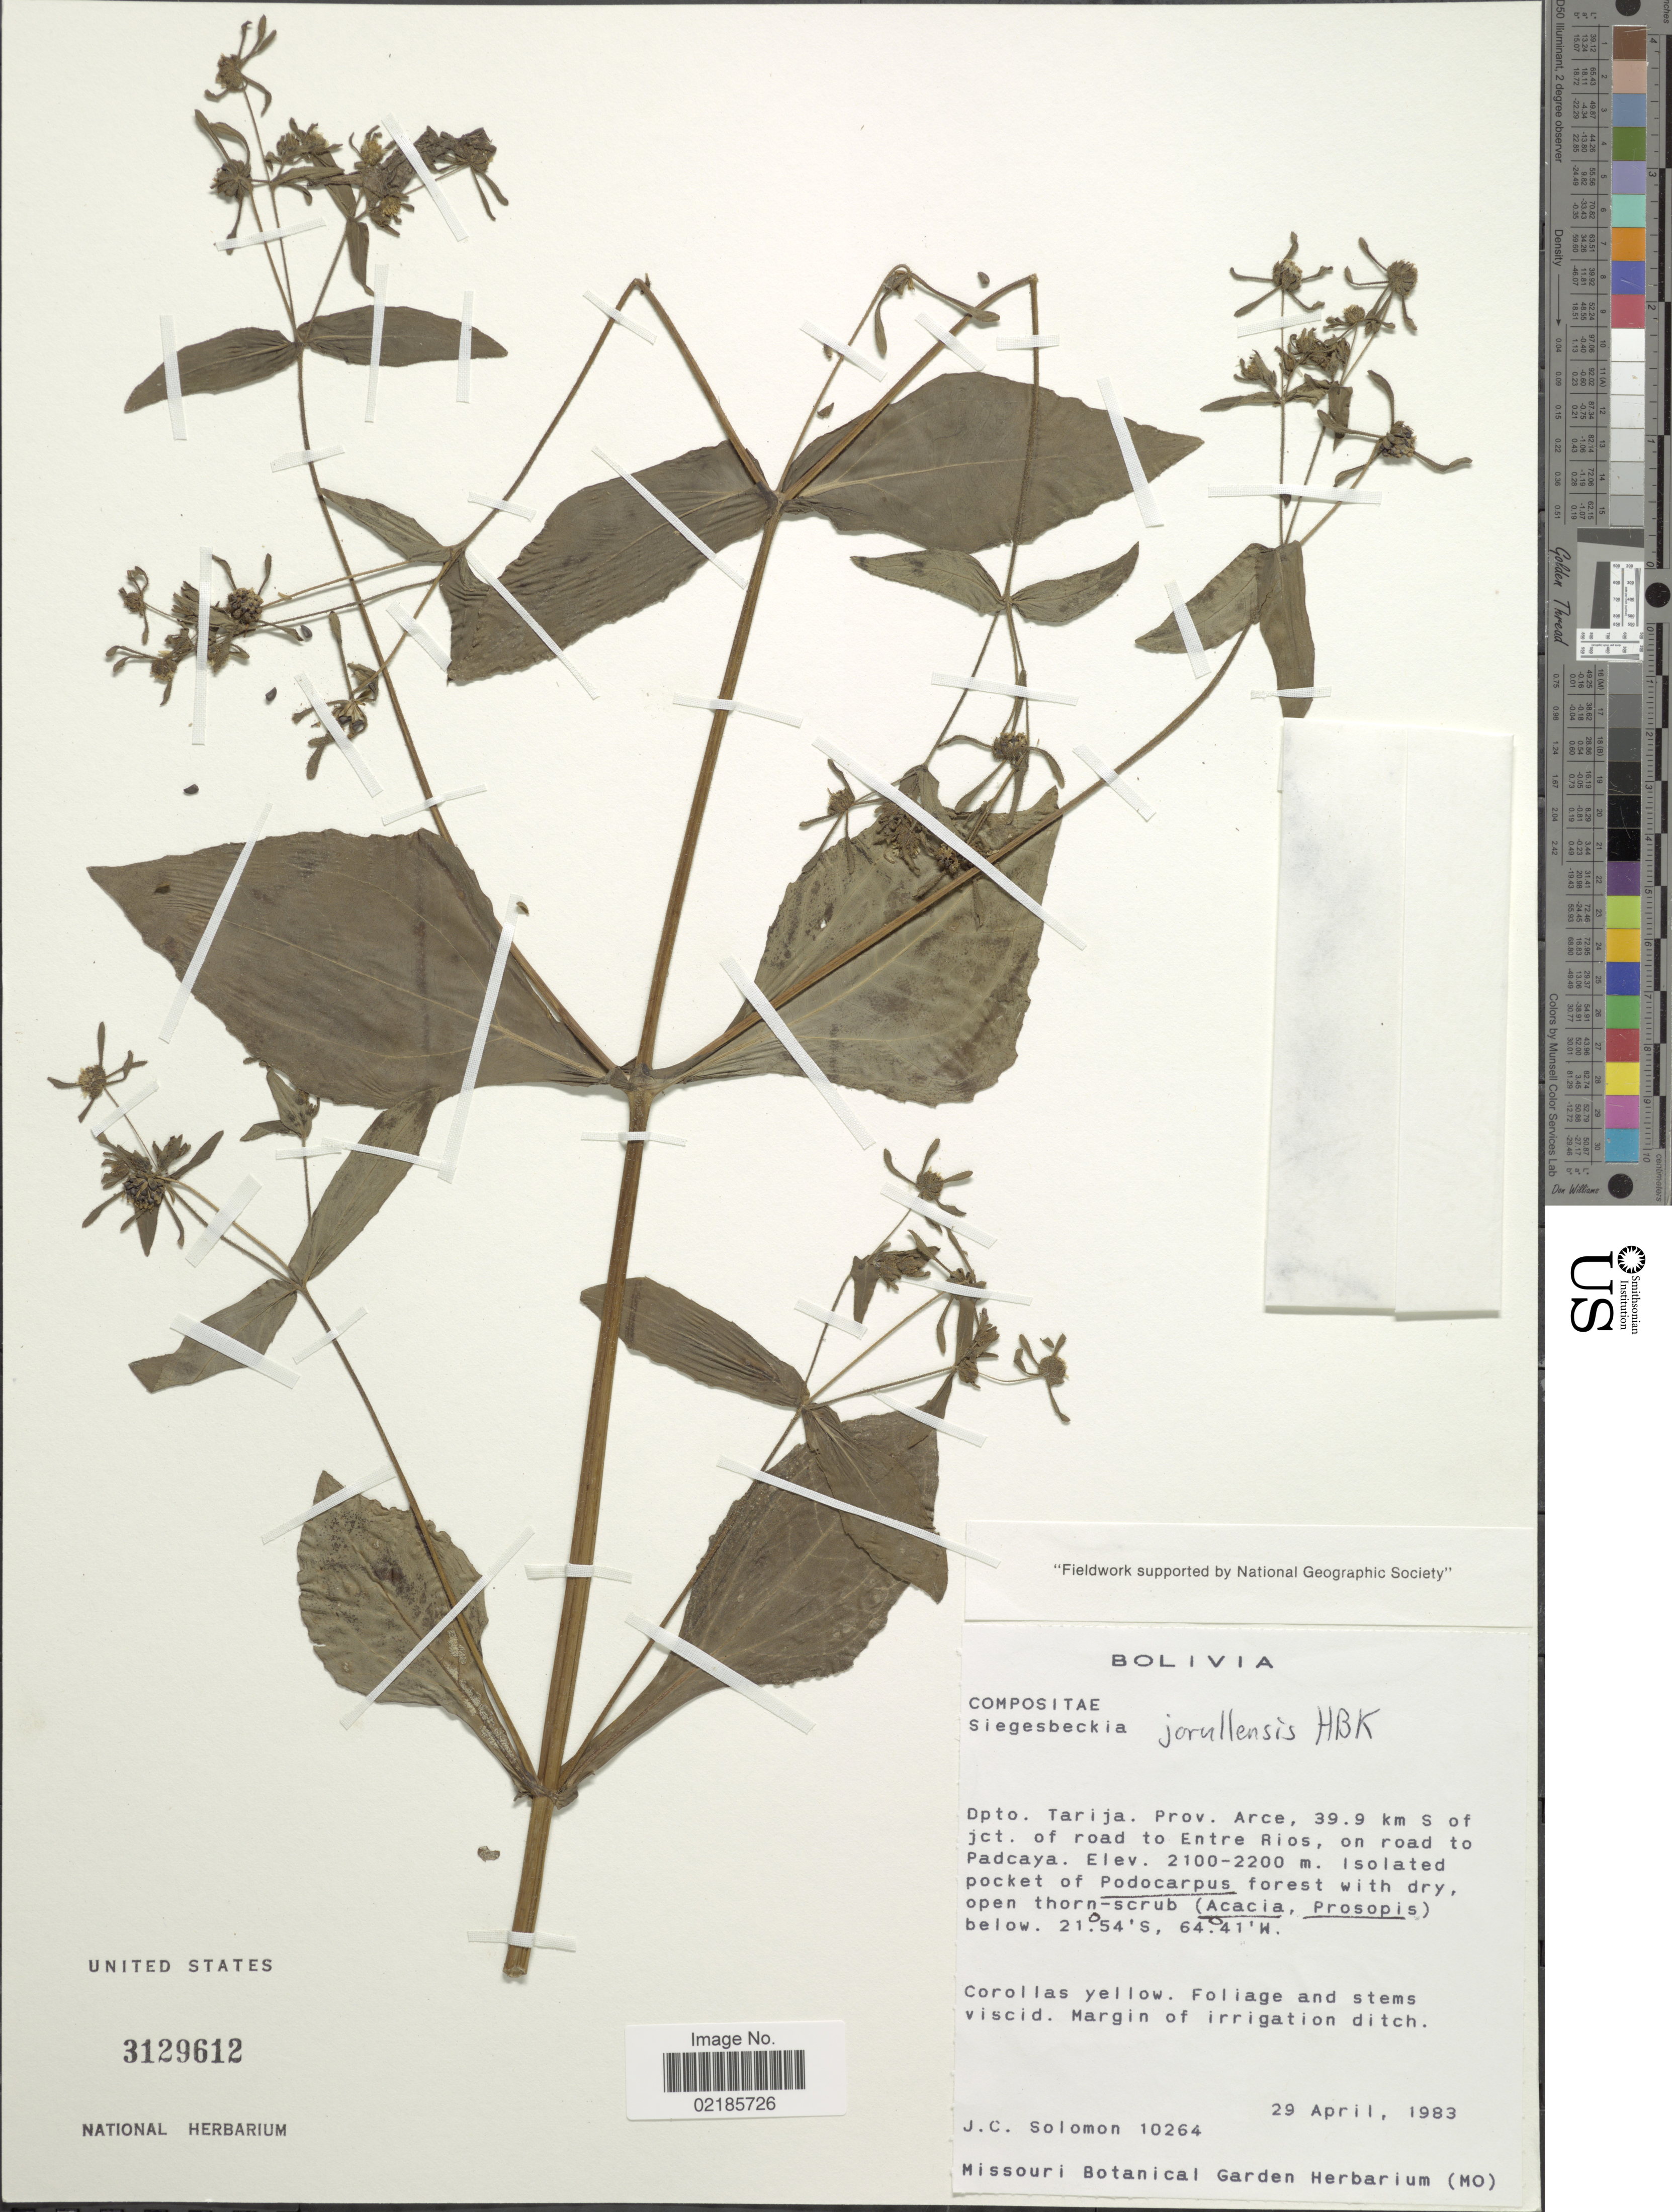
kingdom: Plantae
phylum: Tracheophyta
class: Magnoliopsida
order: Asterales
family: Asteraceae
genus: Sigesbeckia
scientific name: Sigesbeckia jorullensis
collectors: J. C. Solomon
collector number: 10264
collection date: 1983-04-29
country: Bolivia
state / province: Tarija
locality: Prov. Arce, 39.9 km S of jct. of road to Entre Rios, on road top Padcaya, isolated pocket of Podocarpus forest with dry, open thorn-scrub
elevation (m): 2100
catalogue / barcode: US 3129612